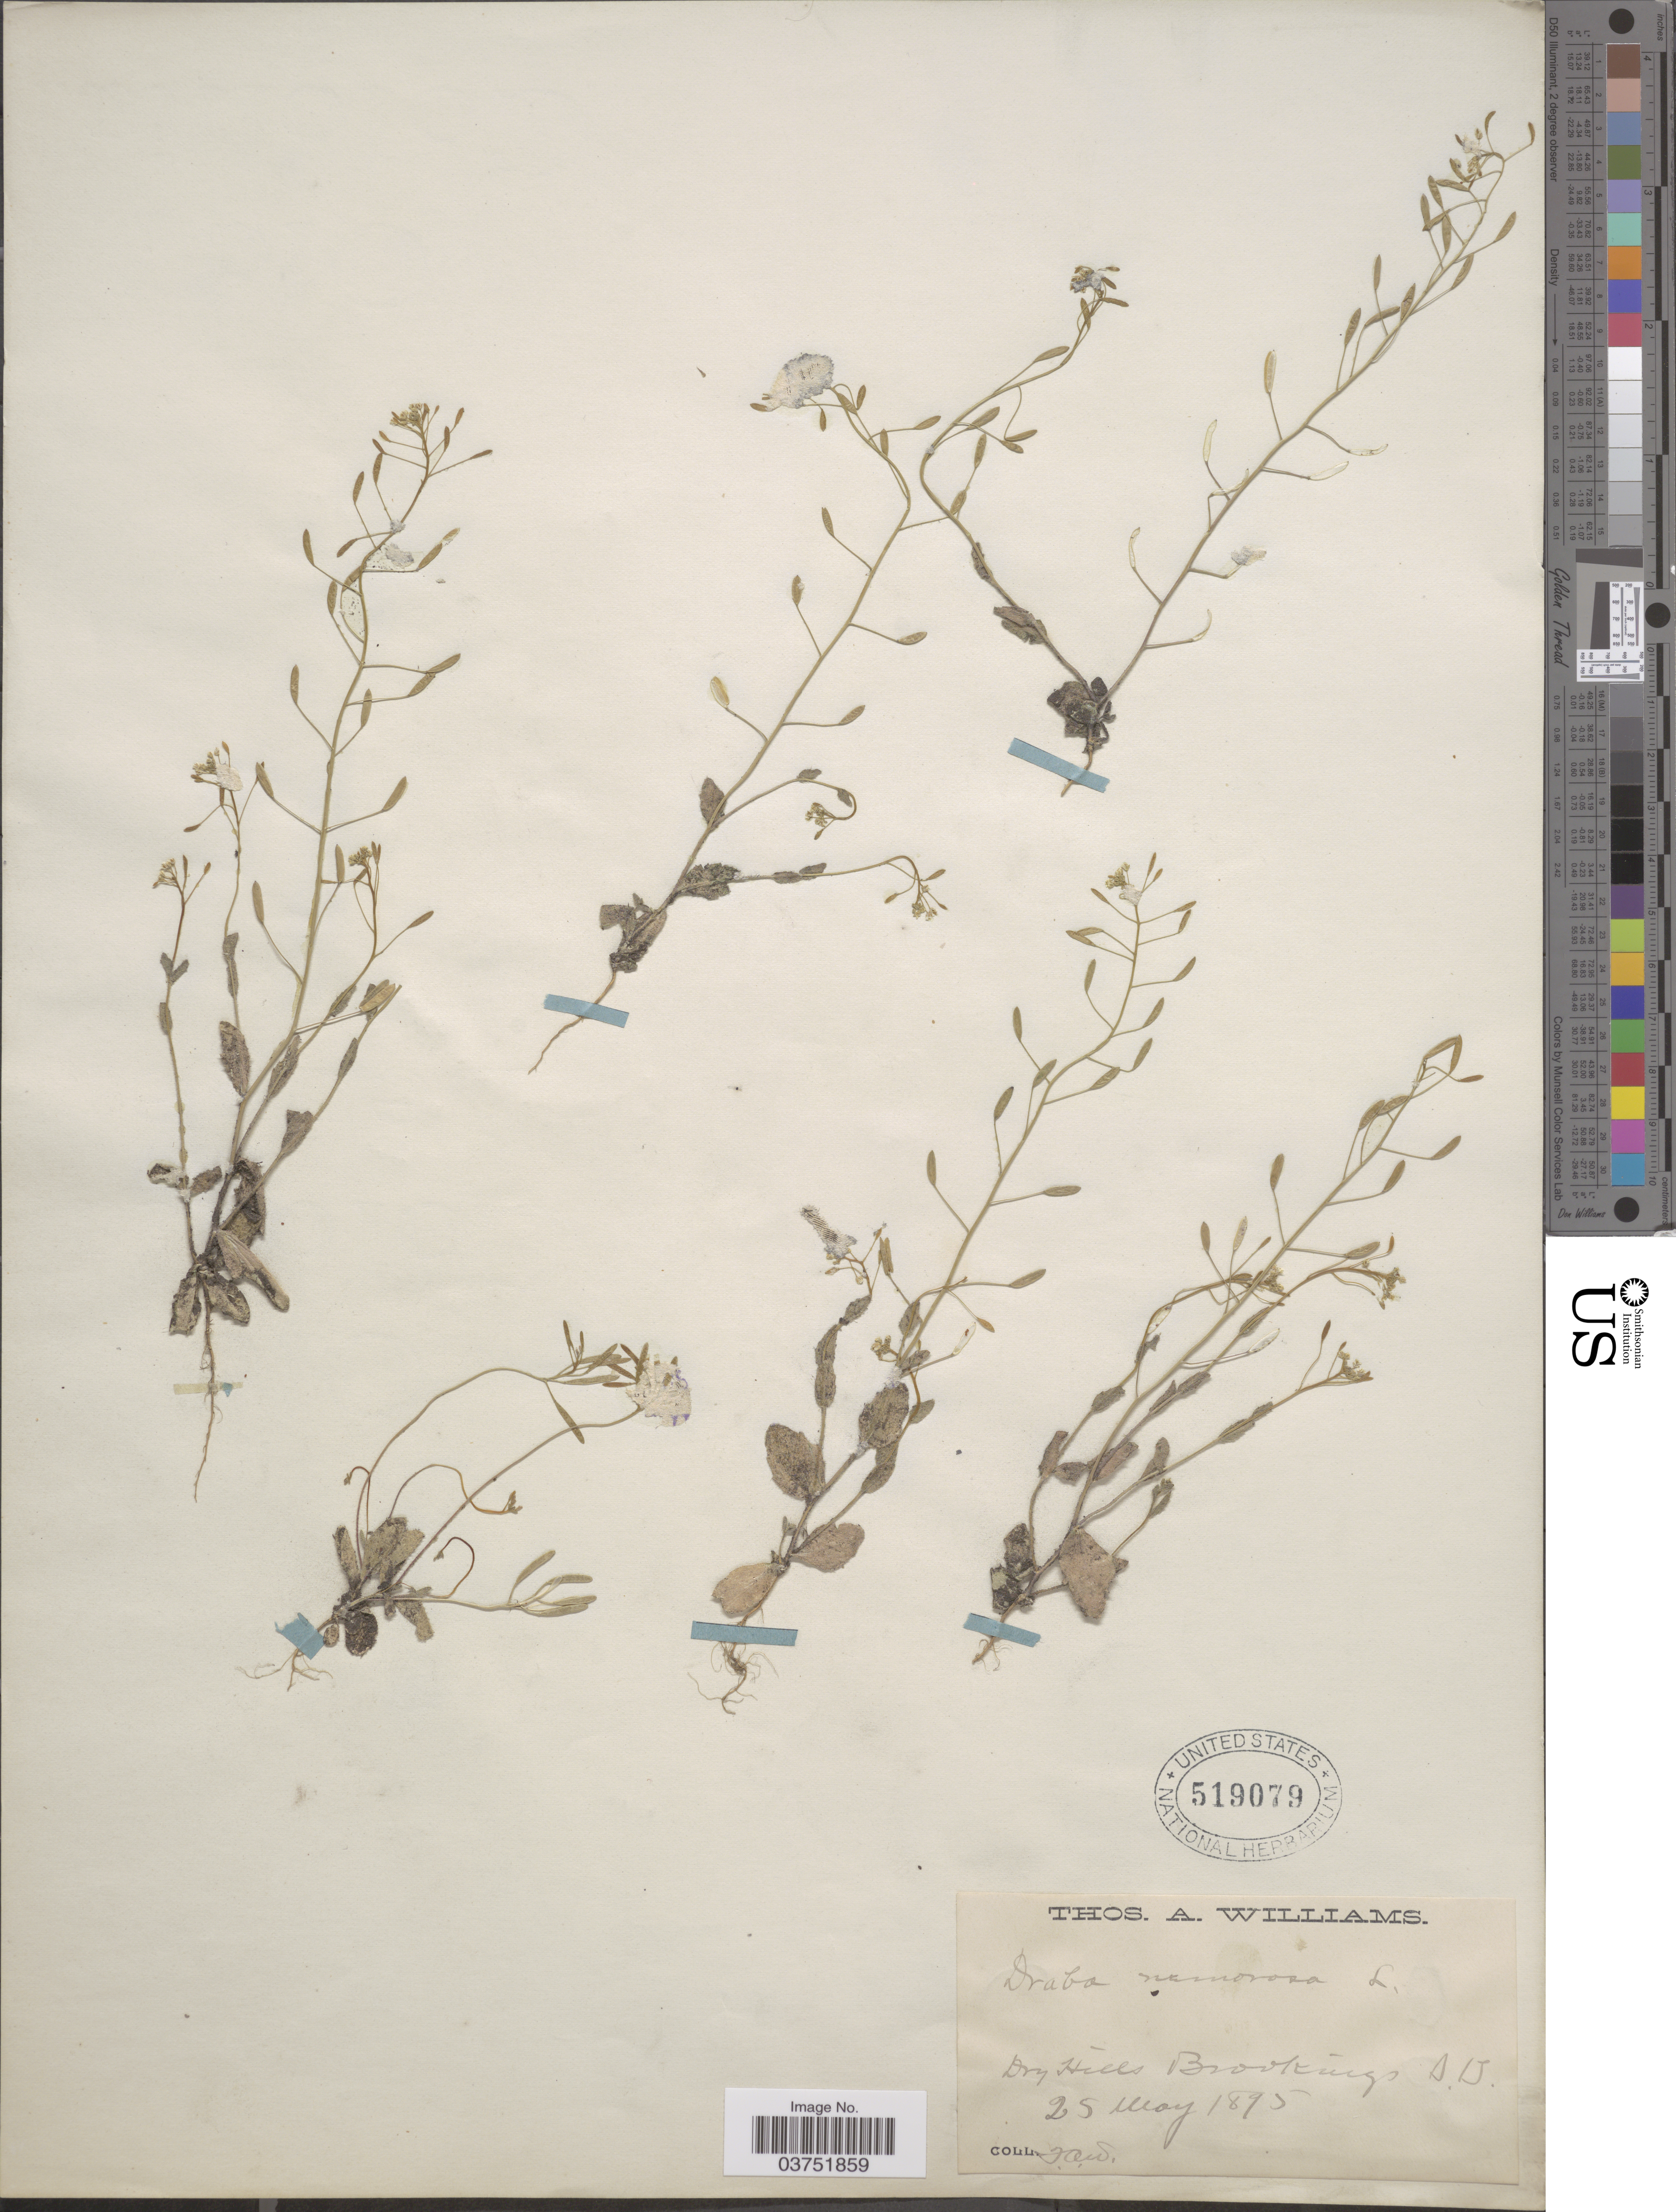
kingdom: Plantae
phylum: Tracheophyta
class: Magnoliopsida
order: Brassicales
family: Brassicaceae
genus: Draba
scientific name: Draba nemorosa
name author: L.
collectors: T. A. Williams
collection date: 1895-05-25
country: United States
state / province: South Dakota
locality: Brookings.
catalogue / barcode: US 519079